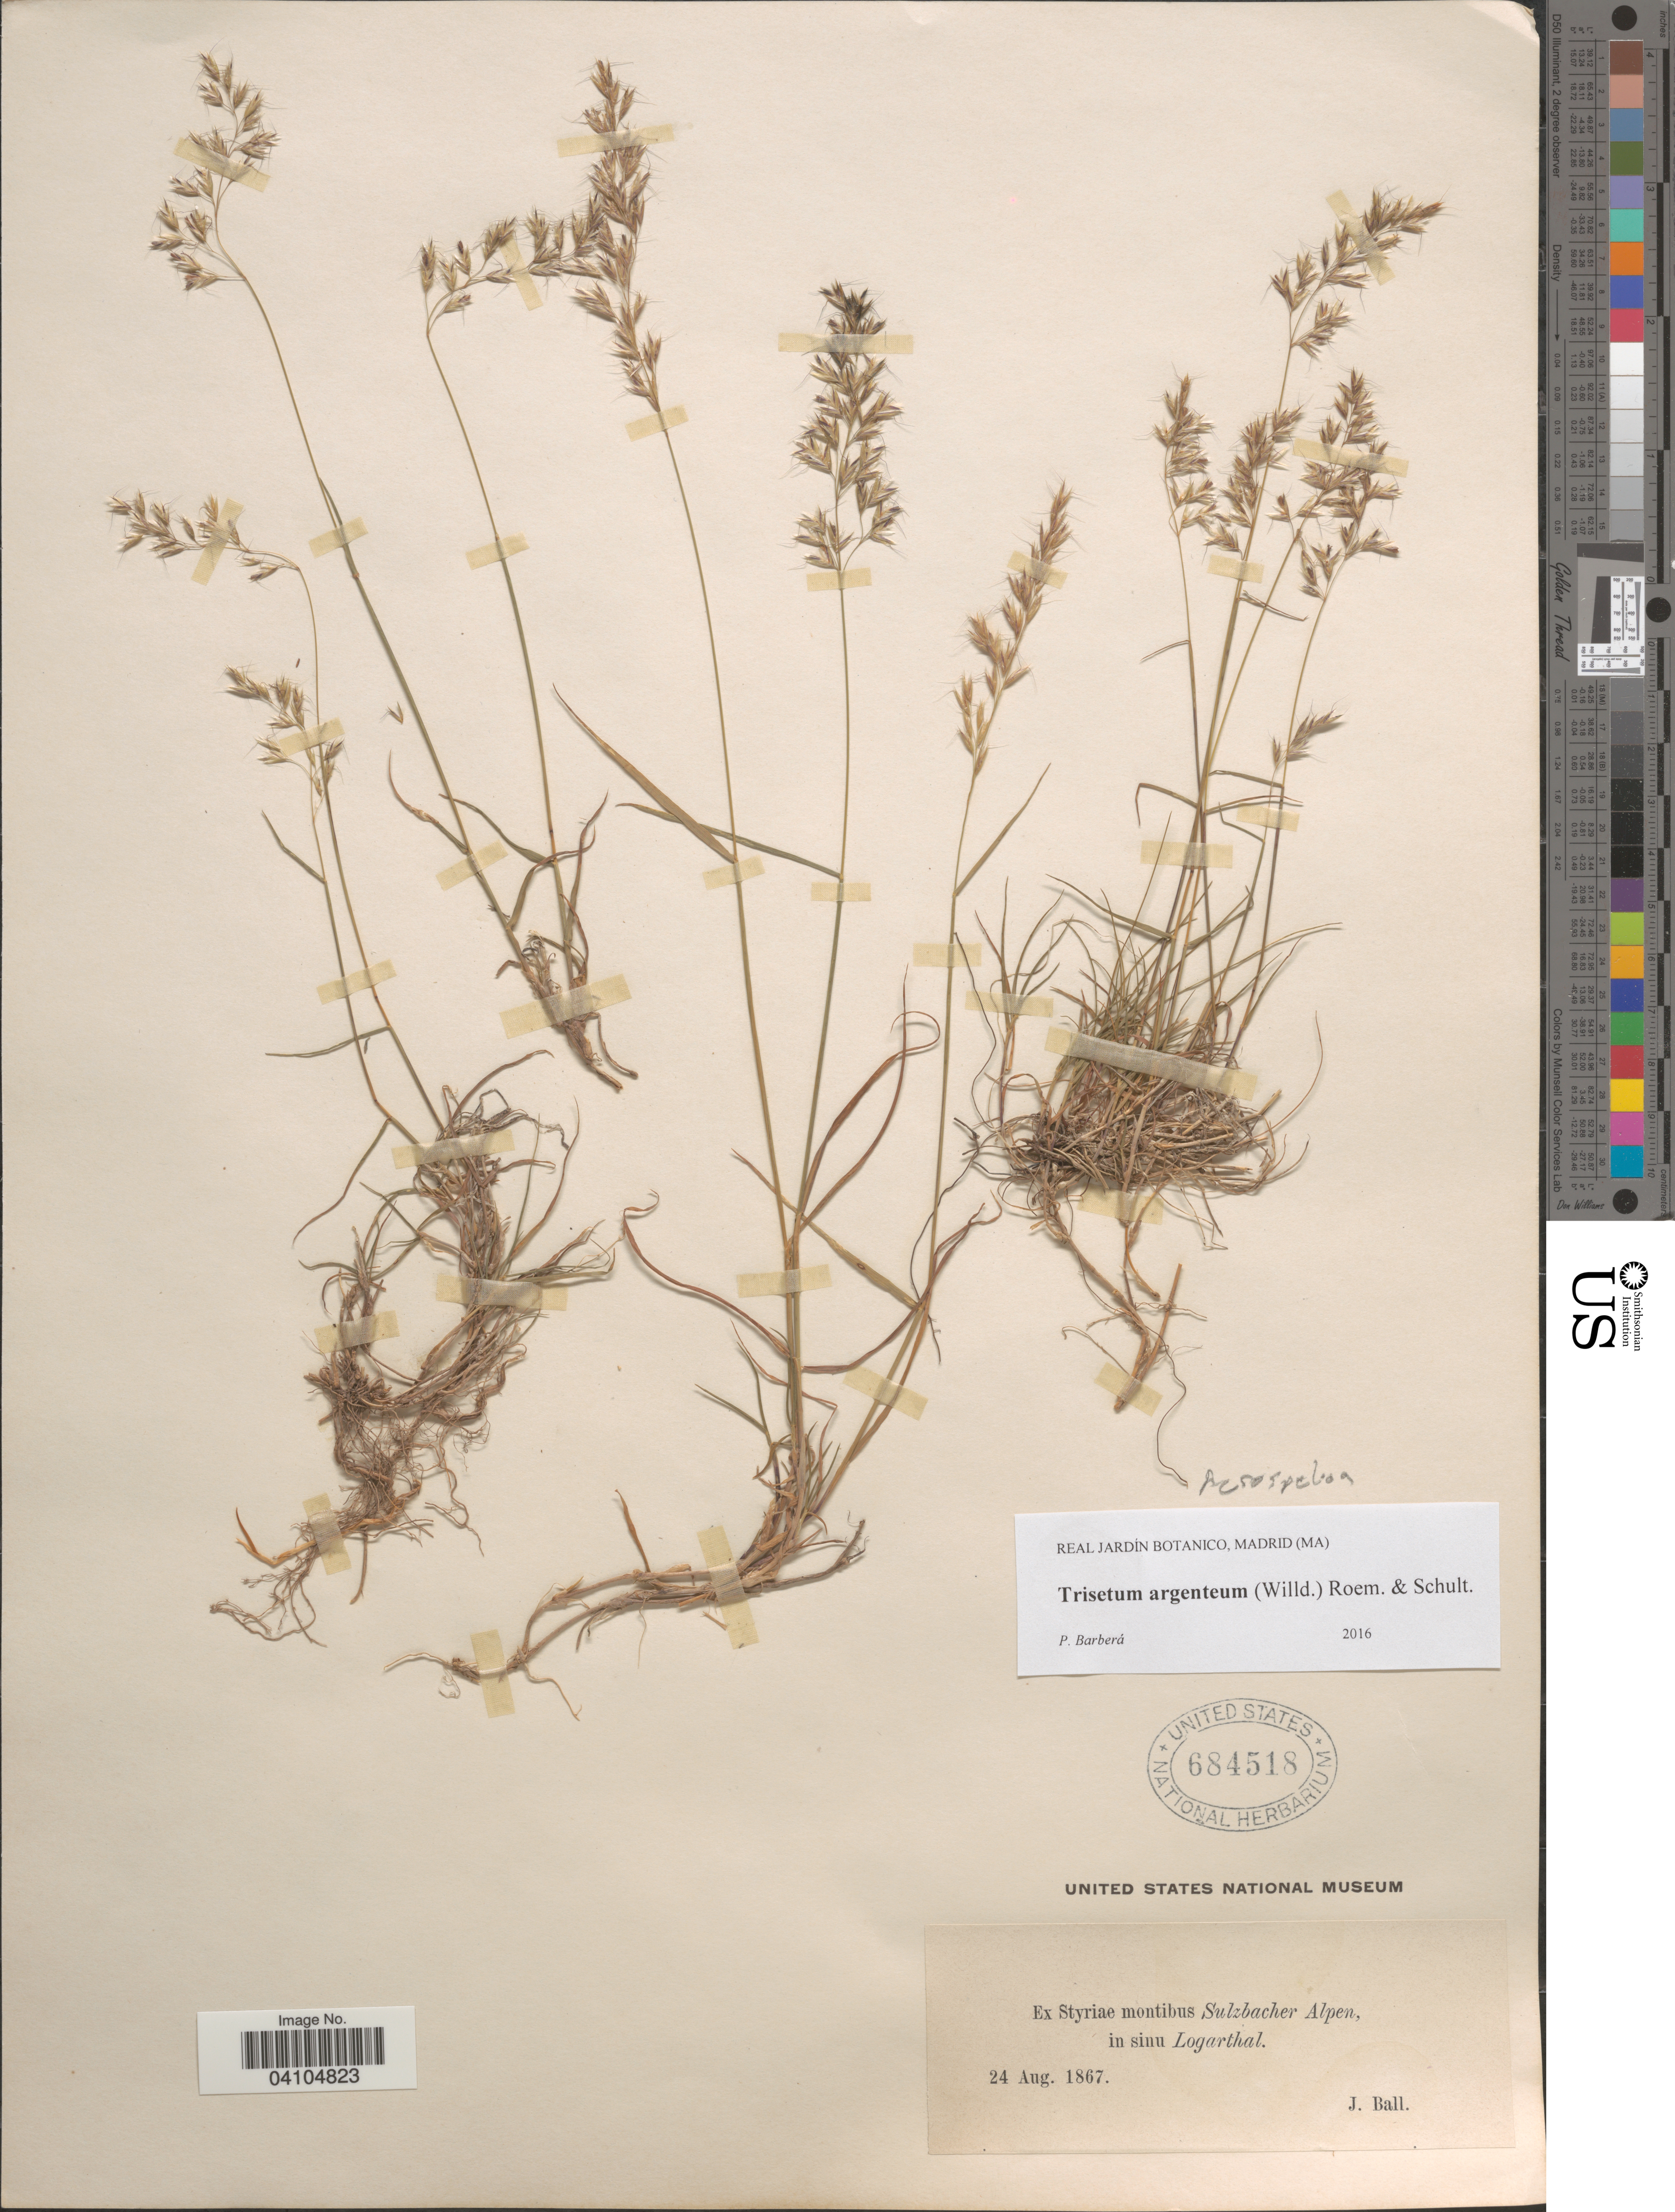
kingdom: Plantae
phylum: Tracheophyta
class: Liliopsida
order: Poales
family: Poaceae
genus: Acrospelion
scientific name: Acrospelion argenteum ined.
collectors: J. Ball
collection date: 1867-08-24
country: Austria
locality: Ex Styriae montibus Sulzbacher Alpen, in sinu Logarthal.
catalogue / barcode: US 684518